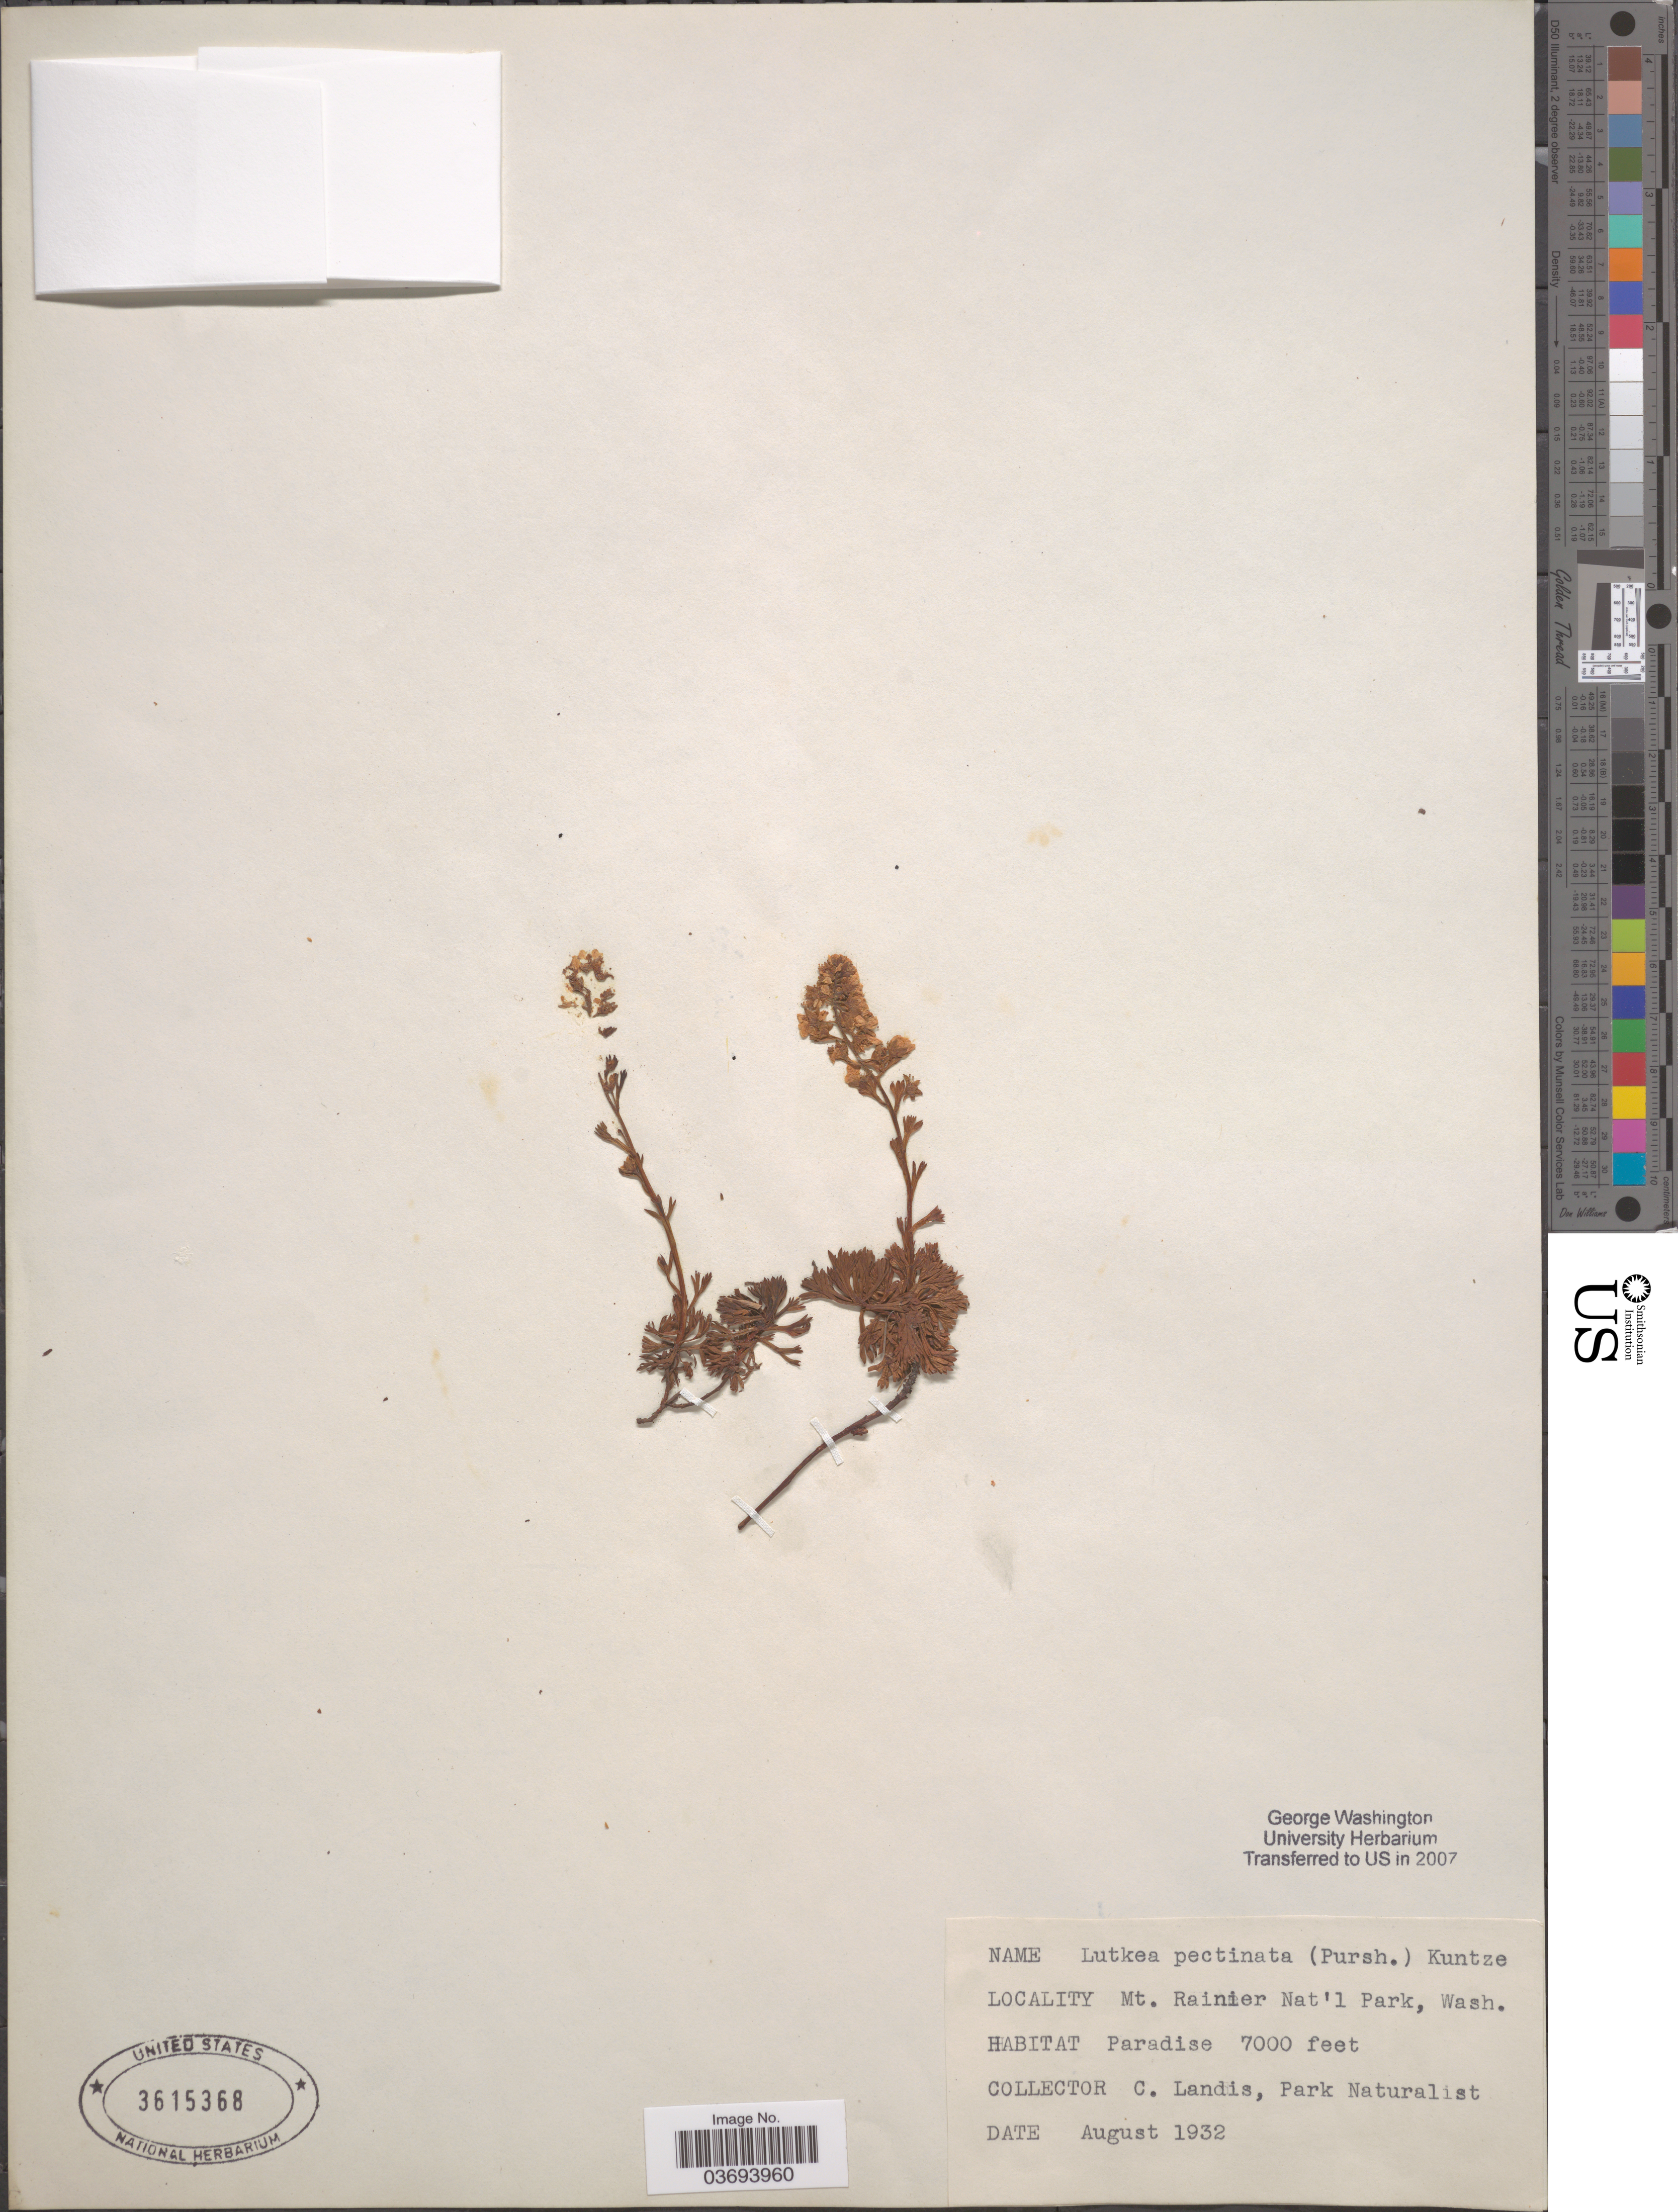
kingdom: Plantae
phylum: Tracheophyta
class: Magnoliopsida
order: Rosales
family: Rosaceae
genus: Luetkea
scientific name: Luetkea pectinata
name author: (Pursh) Kuntze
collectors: C. Landis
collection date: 1932-08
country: United States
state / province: Washington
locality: Mt. Rainier Nat'l Park. Paradise.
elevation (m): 2134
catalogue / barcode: US 3615368